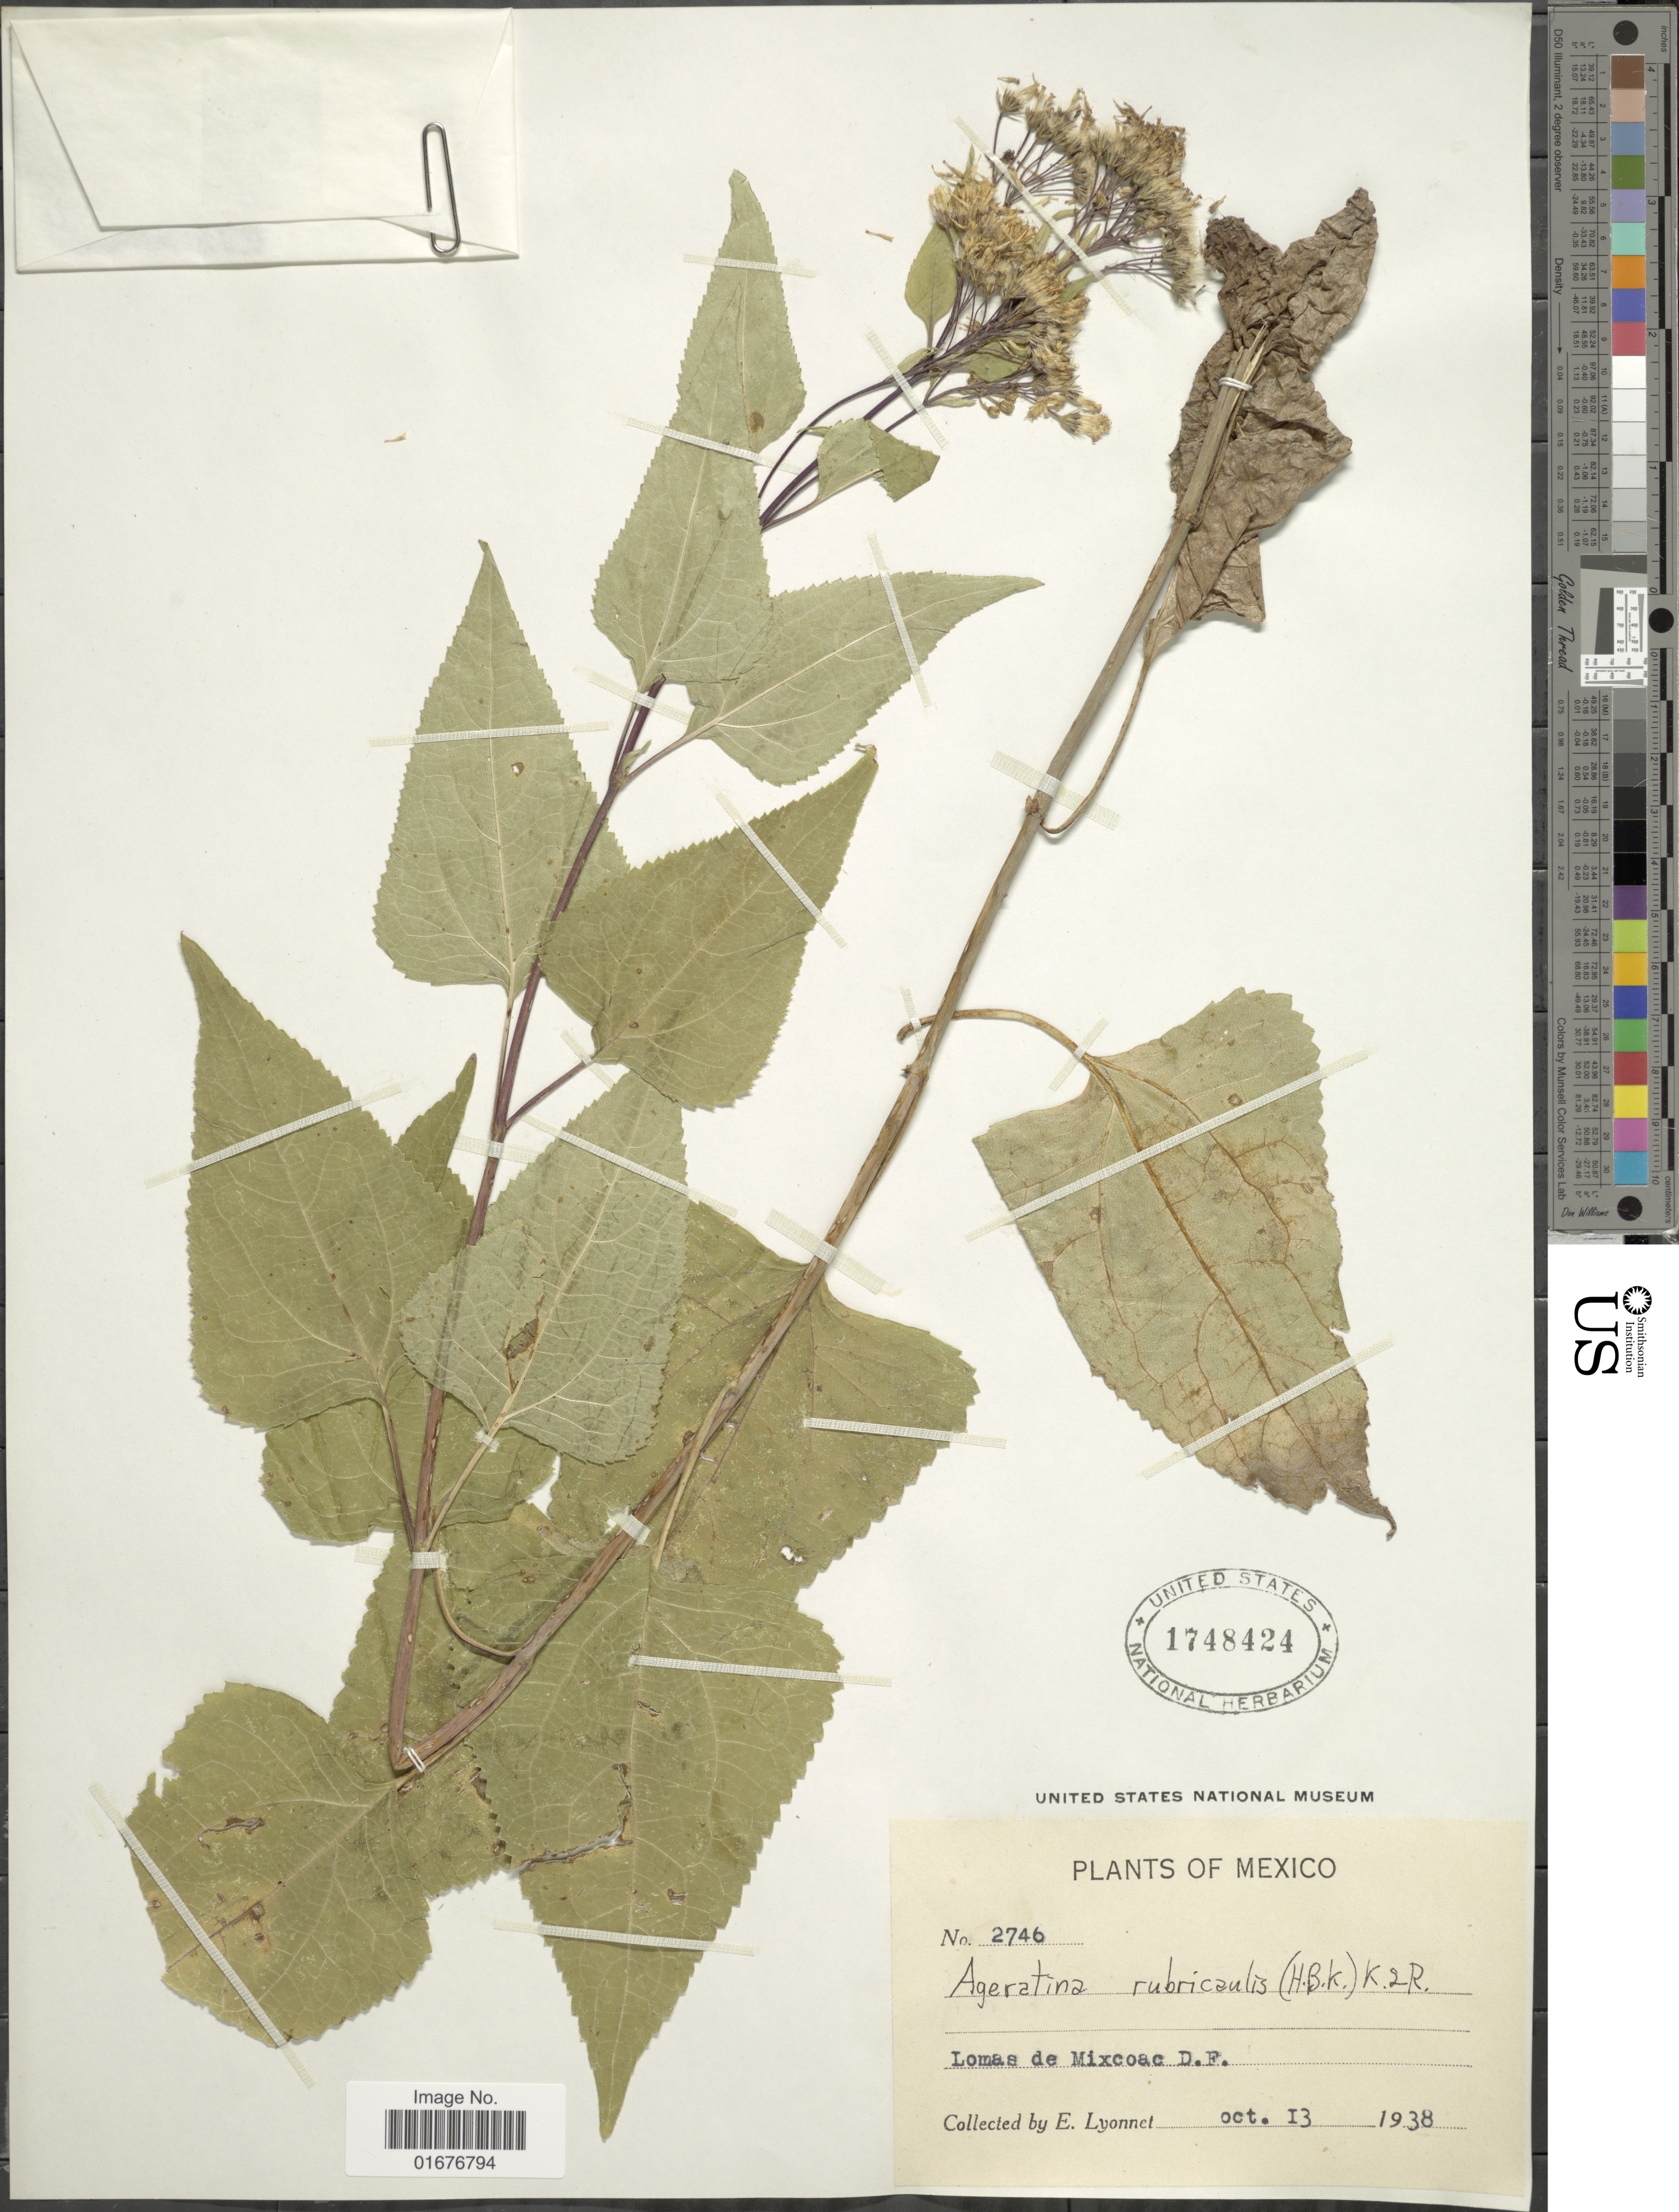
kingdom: Plantae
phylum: Tracheophyta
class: Magnoliopsida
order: Asterales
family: Asteraceae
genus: Ageratina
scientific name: Ageratina rubricaulis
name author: (Kunth) R.M. King & H. Rob.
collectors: E. Lyonnet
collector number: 2746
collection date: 1938-10-13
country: Mexico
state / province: Distrito Federal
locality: Lomas de Mixcoac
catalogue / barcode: US 1748424